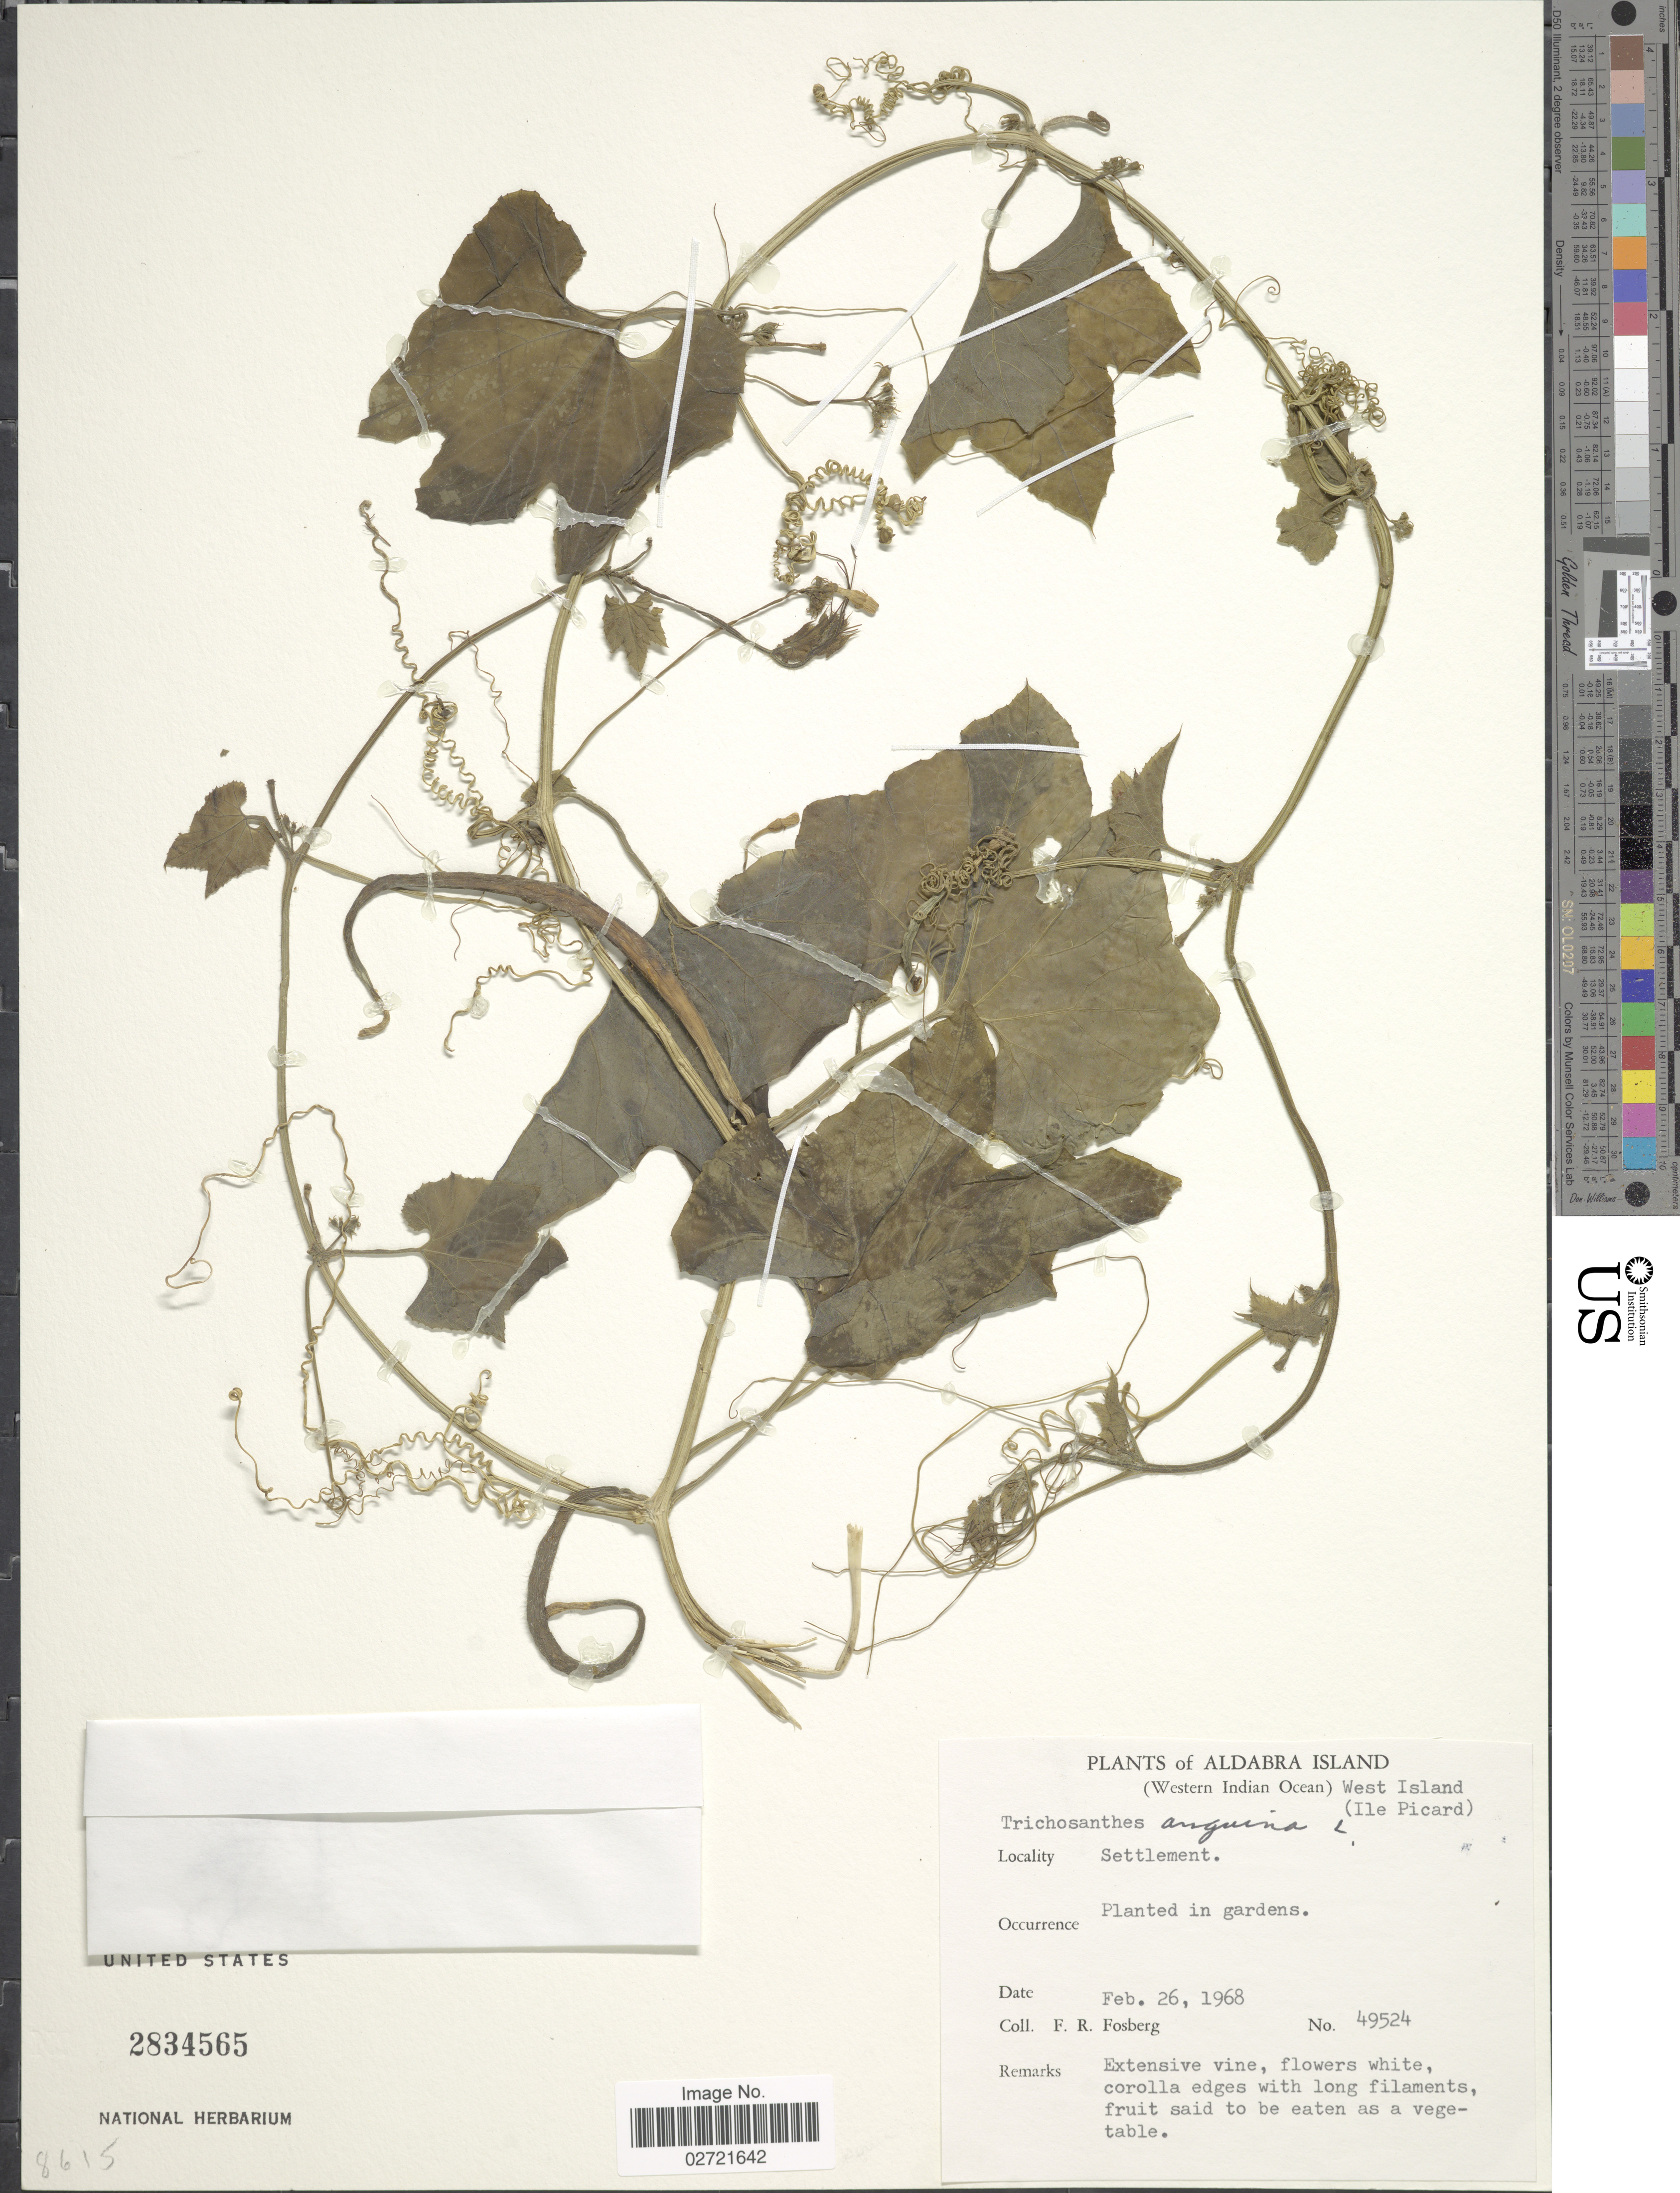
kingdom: Plantae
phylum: Tracheophyta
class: Magnoliopsida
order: Cucurbitales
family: Cucurbitaceae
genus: Trichosanthes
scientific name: Trichosanthes anguina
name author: L.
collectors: F. R. Fosberg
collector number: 49524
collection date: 1968-02-26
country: Seychelles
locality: Aldabral Island, (Western Indian Ocean) West Island (Ile Picard) Settlement. Planted in gardens.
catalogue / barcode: US 2834565